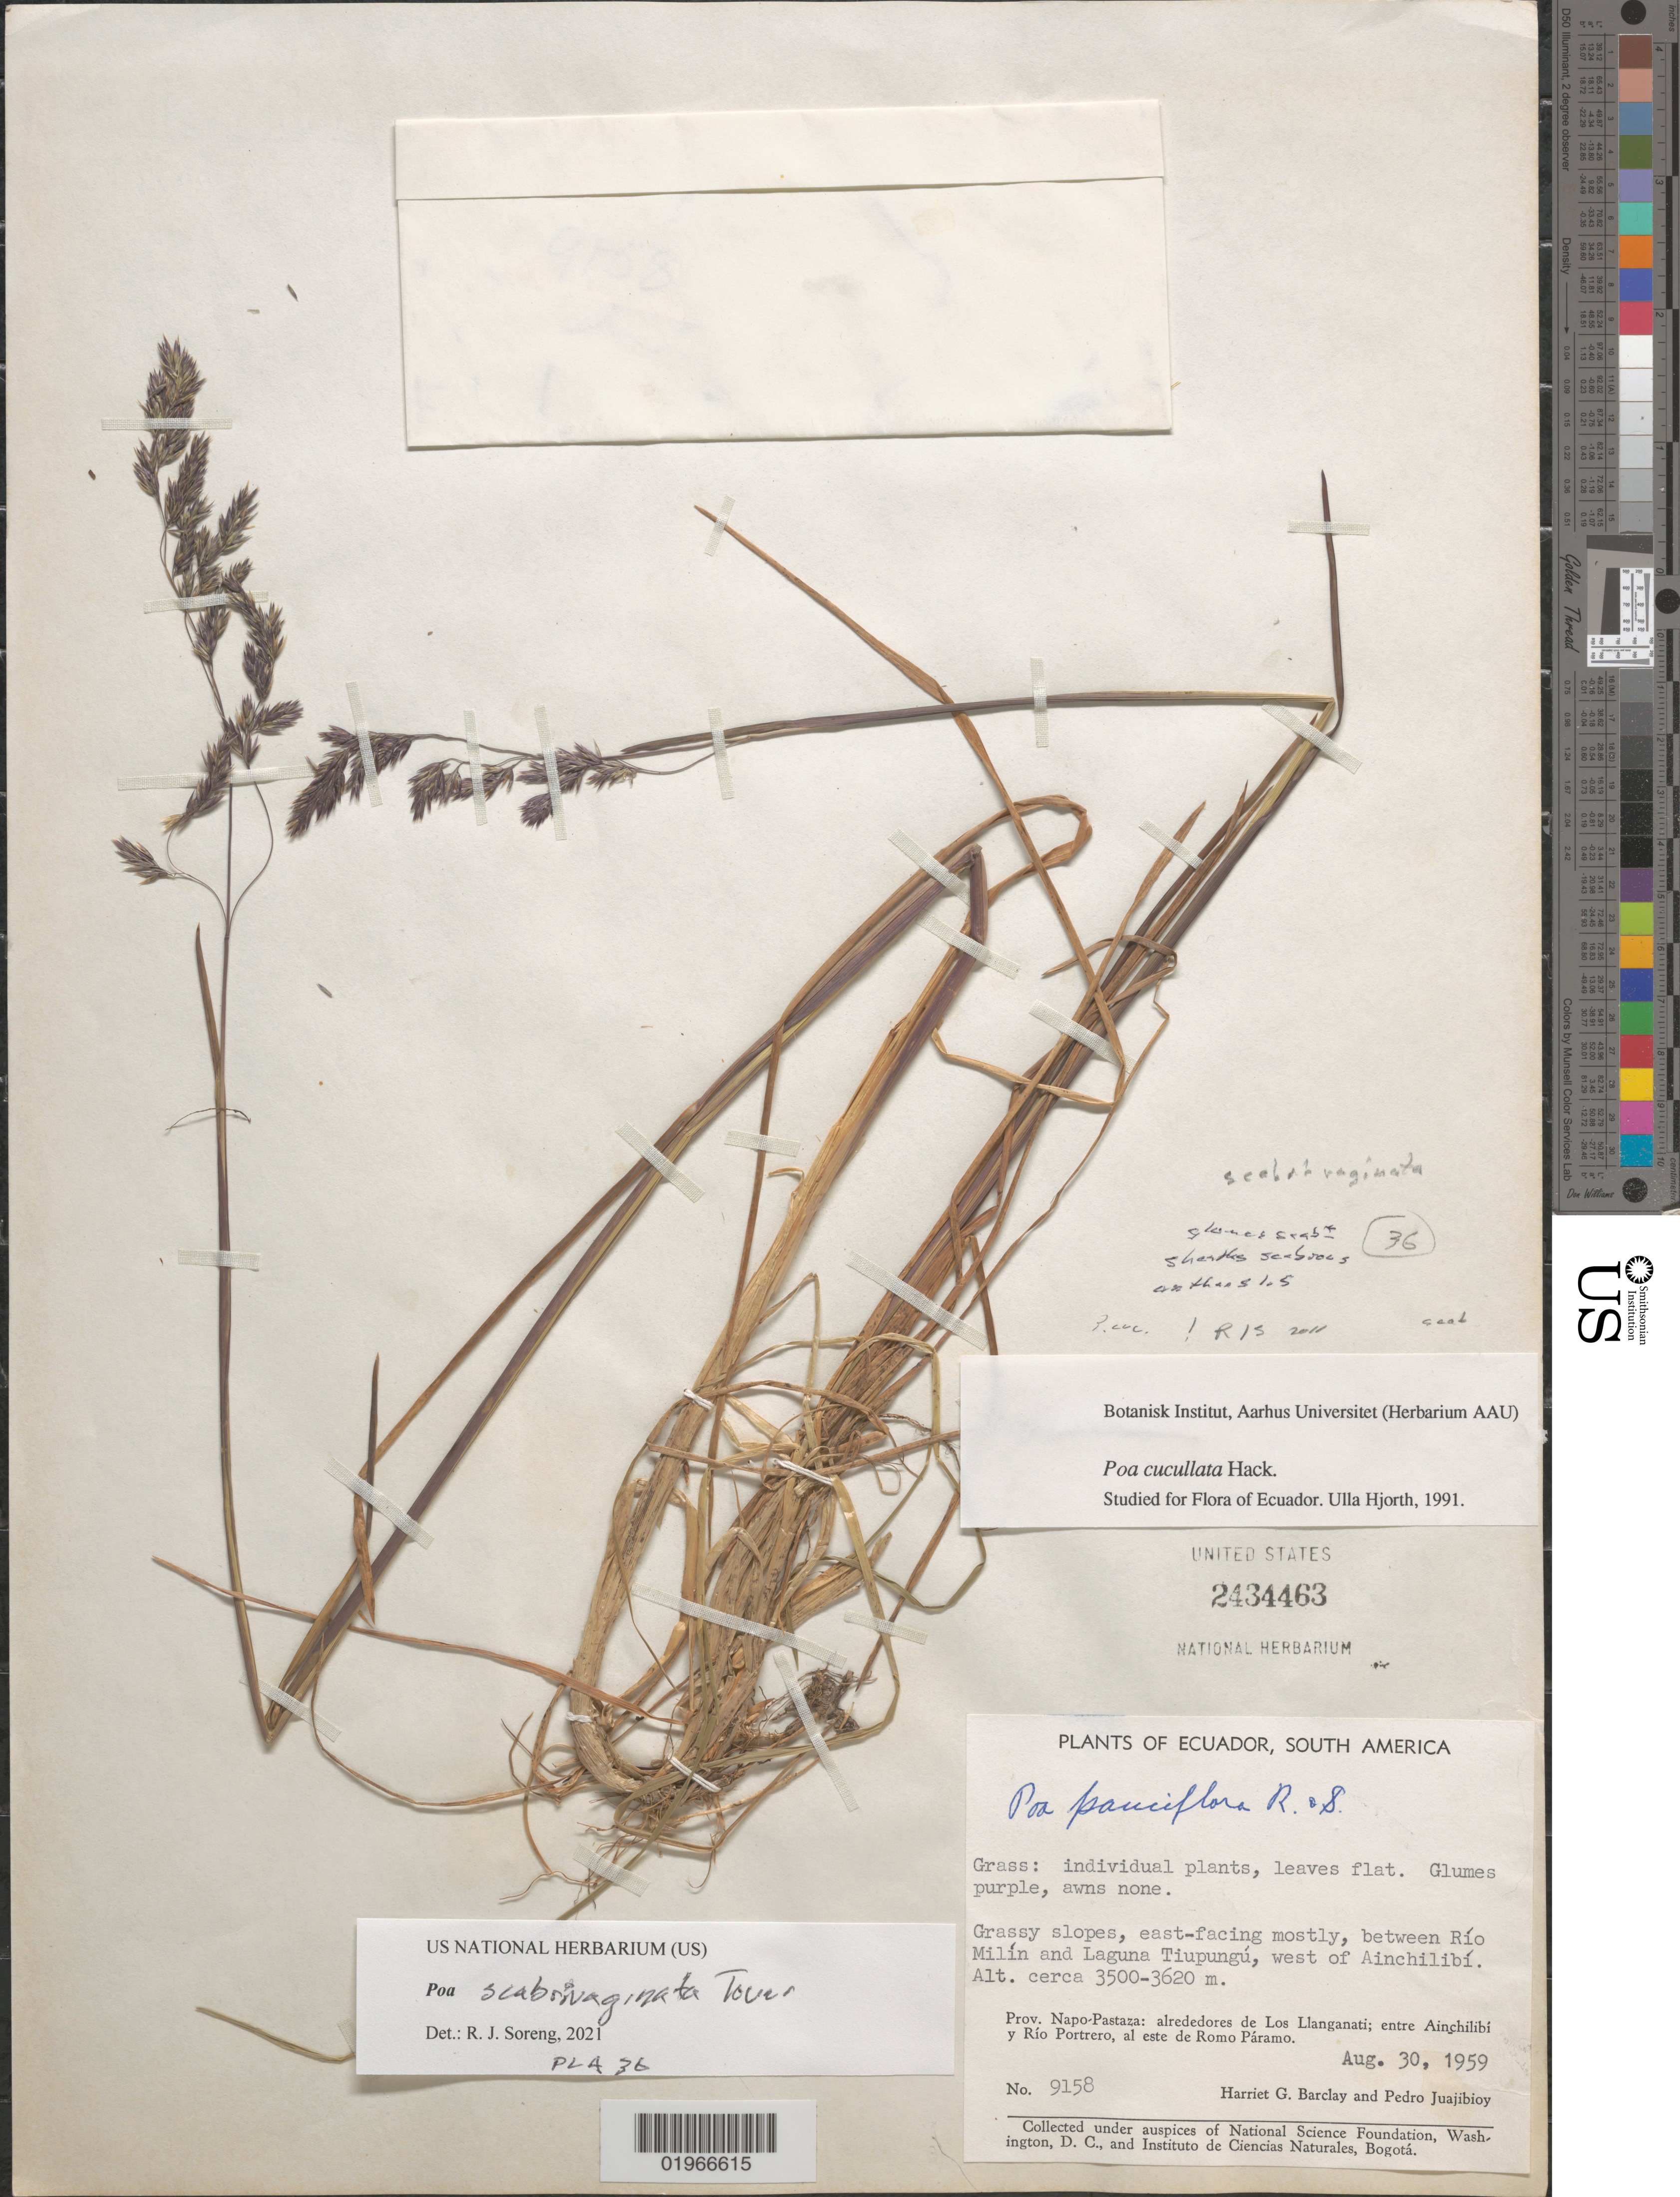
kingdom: Plantae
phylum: Tracheophyta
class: Liliopsida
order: Poales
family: Poaceae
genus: Poa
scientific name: Poa scabrivaginata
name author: Tovar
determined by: Soreng, Robert J., Research Associate (BOT), Smithsonian Institution - National Museum of Natural History (UNITED STATES)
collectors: H. G. Barclay & P. Juajibioy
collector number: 9158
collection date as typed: Aug. 30, 1959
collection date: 1959-08-30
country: Ecuador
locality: Grassy slopes, east facing mostly, between Rio Milin and Laguna Tiupungu, west of Ainchilibi.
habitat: Grassy slopes, east-facing mostly.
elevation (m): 3500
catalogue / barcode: US 2434463